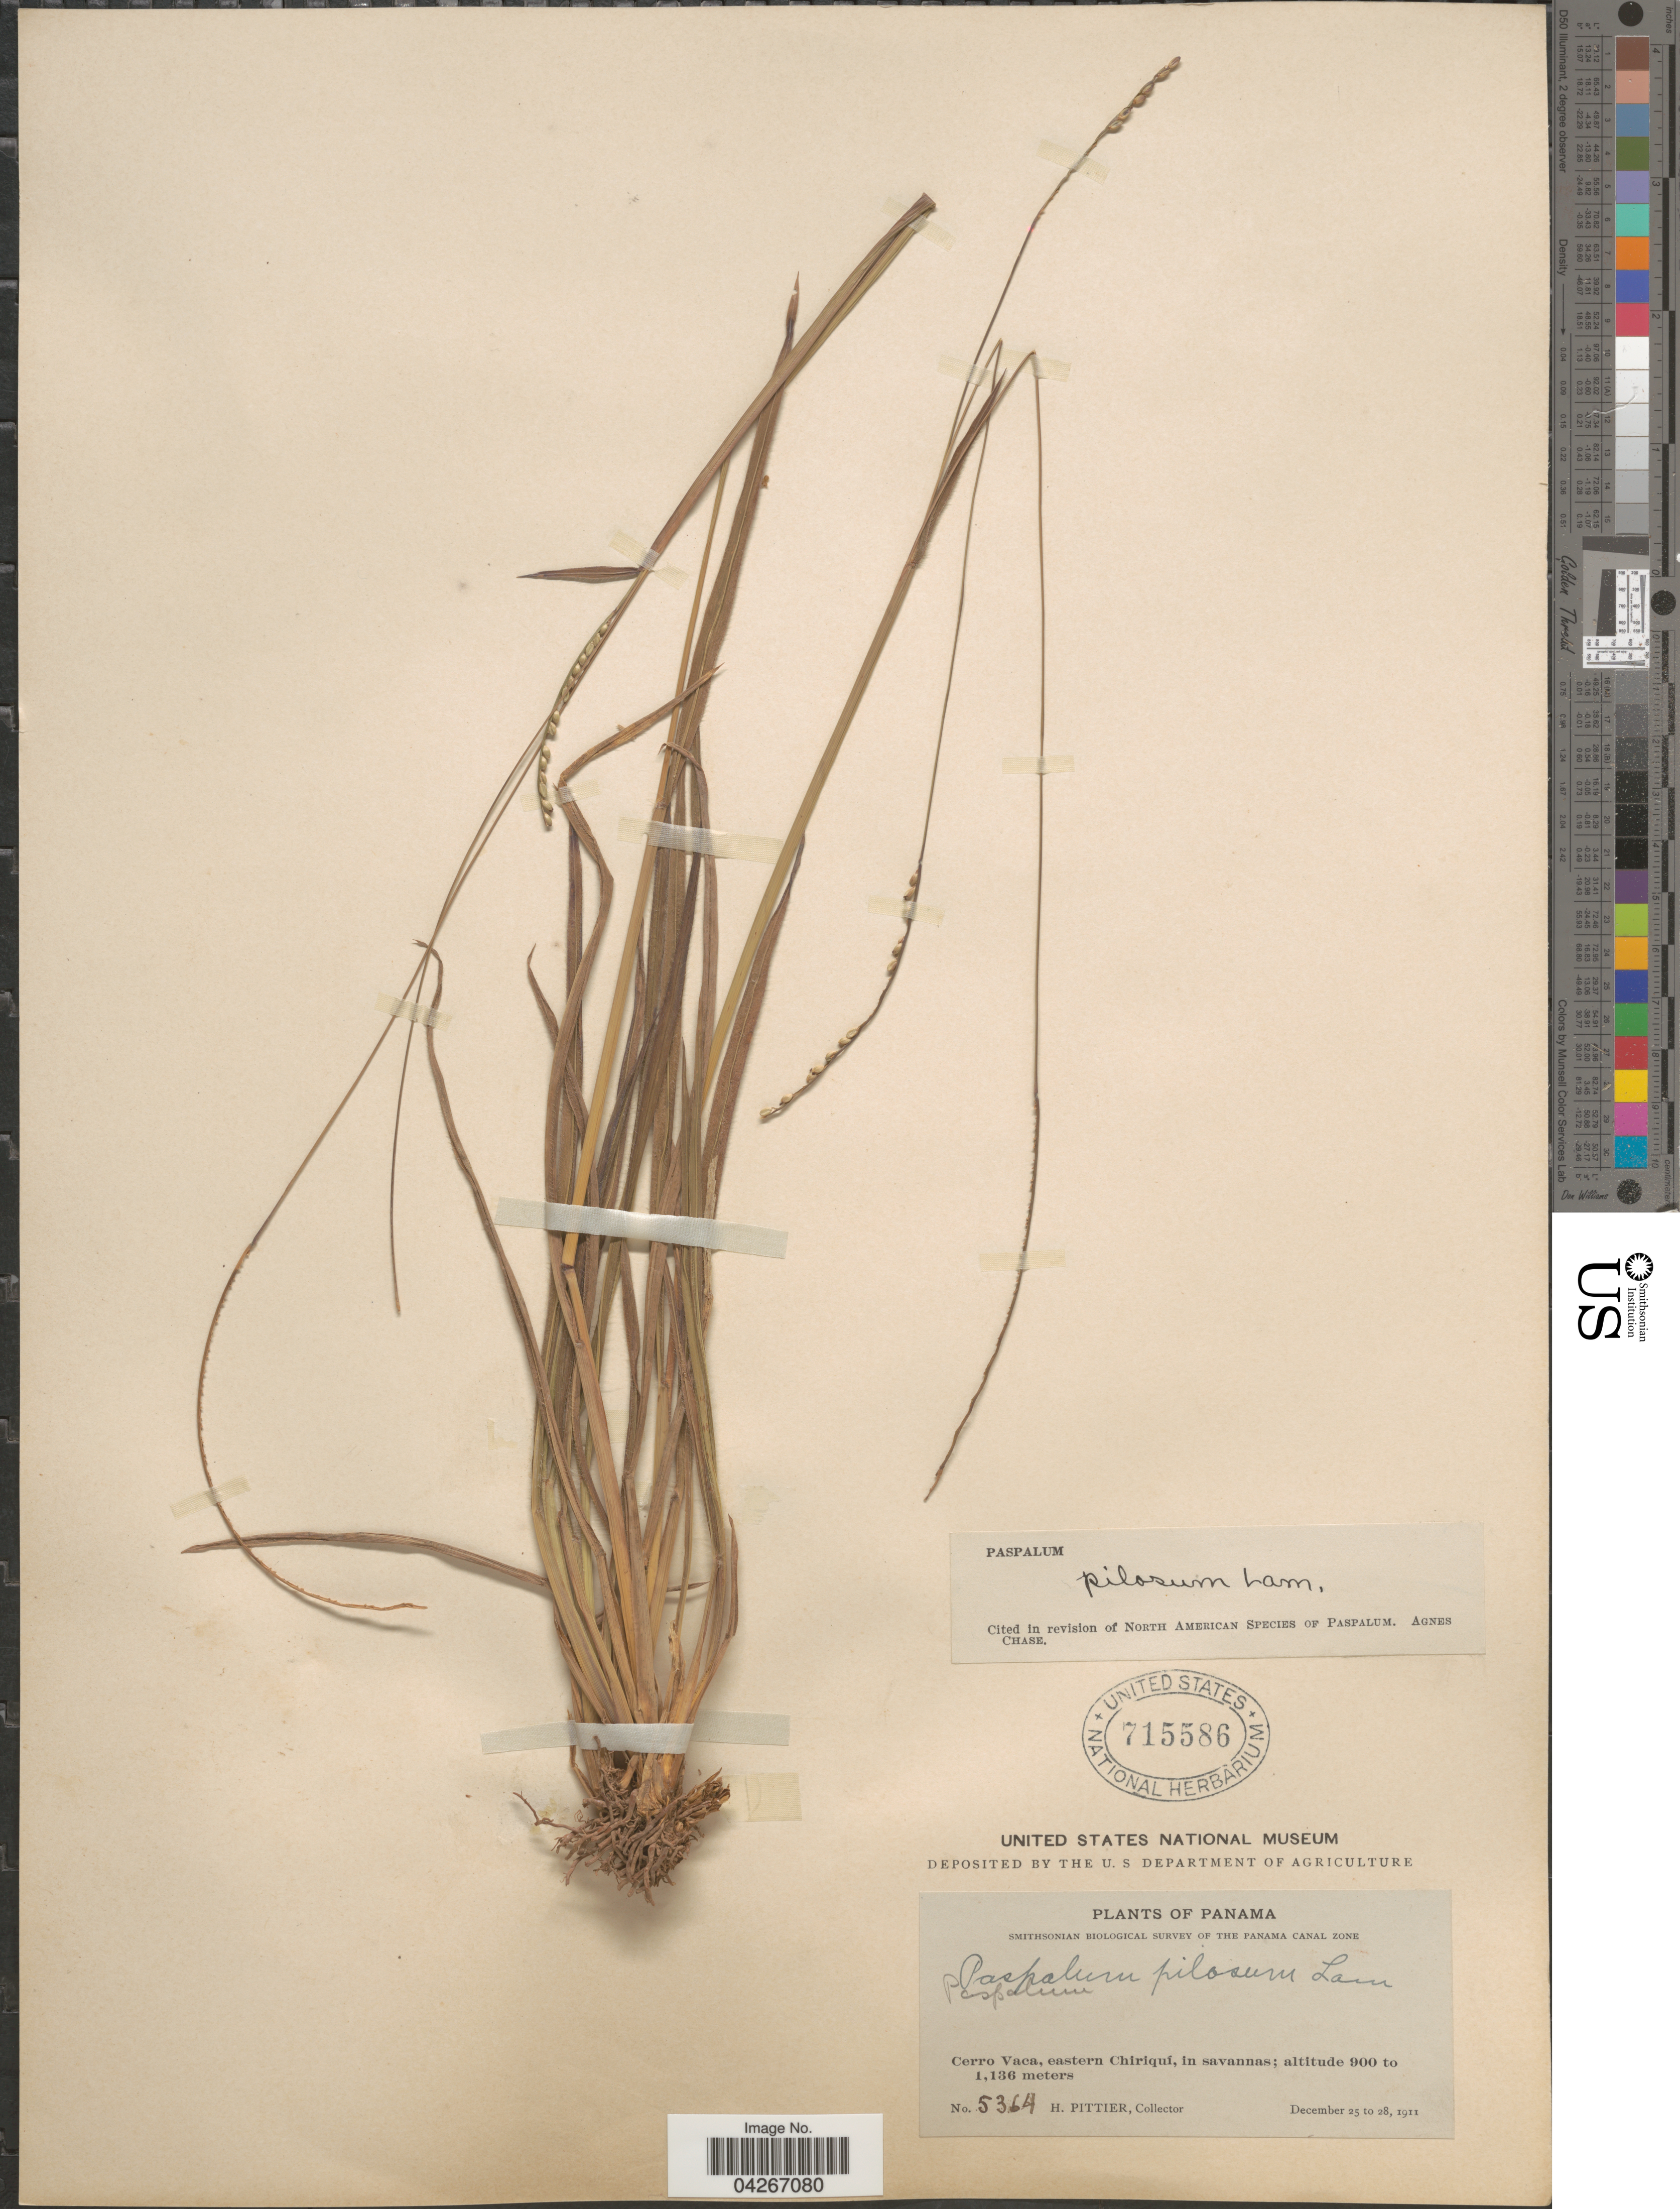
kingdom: Plantae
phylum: Tracheophyta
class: Liliopsida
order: Poales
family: Poaceae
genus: Paspalum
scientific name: Paspalum pilosum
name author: Lam.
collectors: H. F. Pittier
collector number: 5364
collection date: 1911-12-25/1911-12-28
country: Panama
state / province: Chiriqui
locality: Smithsonian Biological Survey Of The Panama Canal Zone. Cerro Vaca, eastern Chiriqui, in savannas.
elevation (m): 900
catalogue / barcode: US 715586